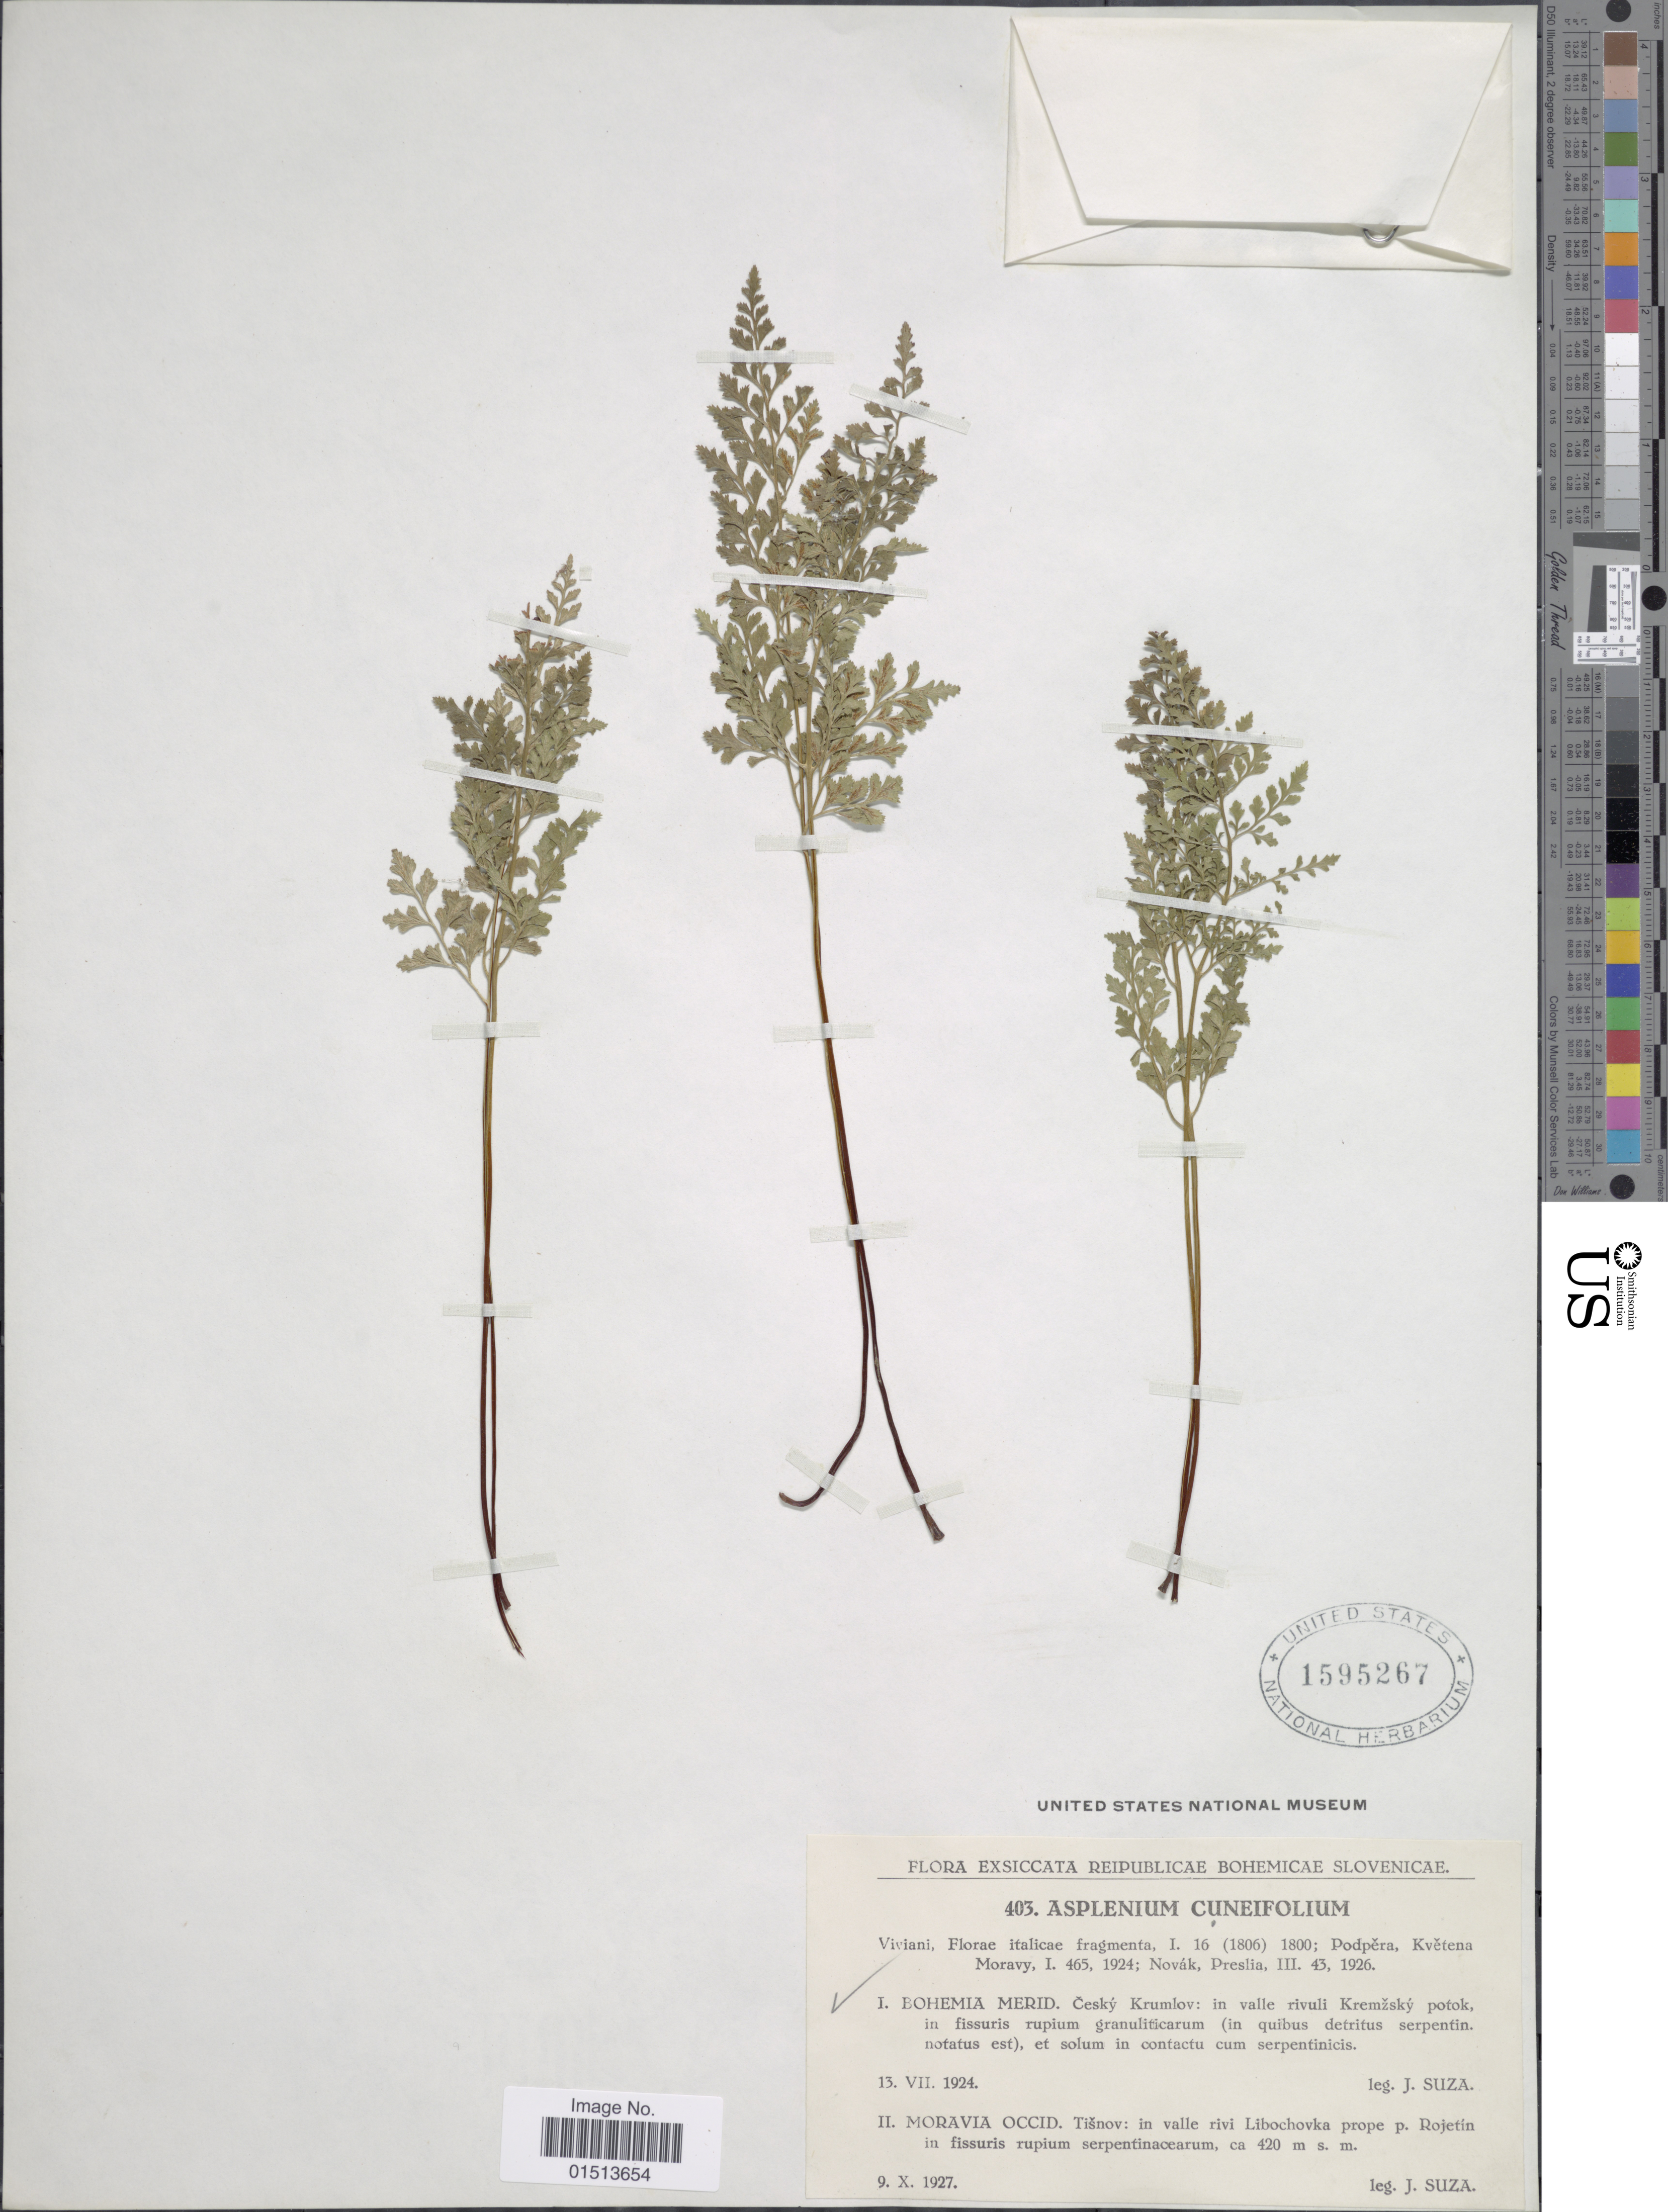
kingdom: Plantae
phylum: Tracheophyta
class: Polypodiopsida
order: Polypodiales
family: Aspleniaceae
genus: Asplenium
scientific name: Asplenium adiantum-nigrum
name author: L.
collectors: J. Suza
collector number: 403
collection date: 1800-01-16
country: Czechia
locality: Reipublicae Bohemicae Slovenicae, Viviani, florae italicae fragmenta; Podpera, Kvetena Moravy; Novak, Preslia, Bohemia merid. Cesky Krumlov: in valle rivuli Kremzsku potok in fissuris rupium granuliticarum.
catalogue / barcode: US 1595267